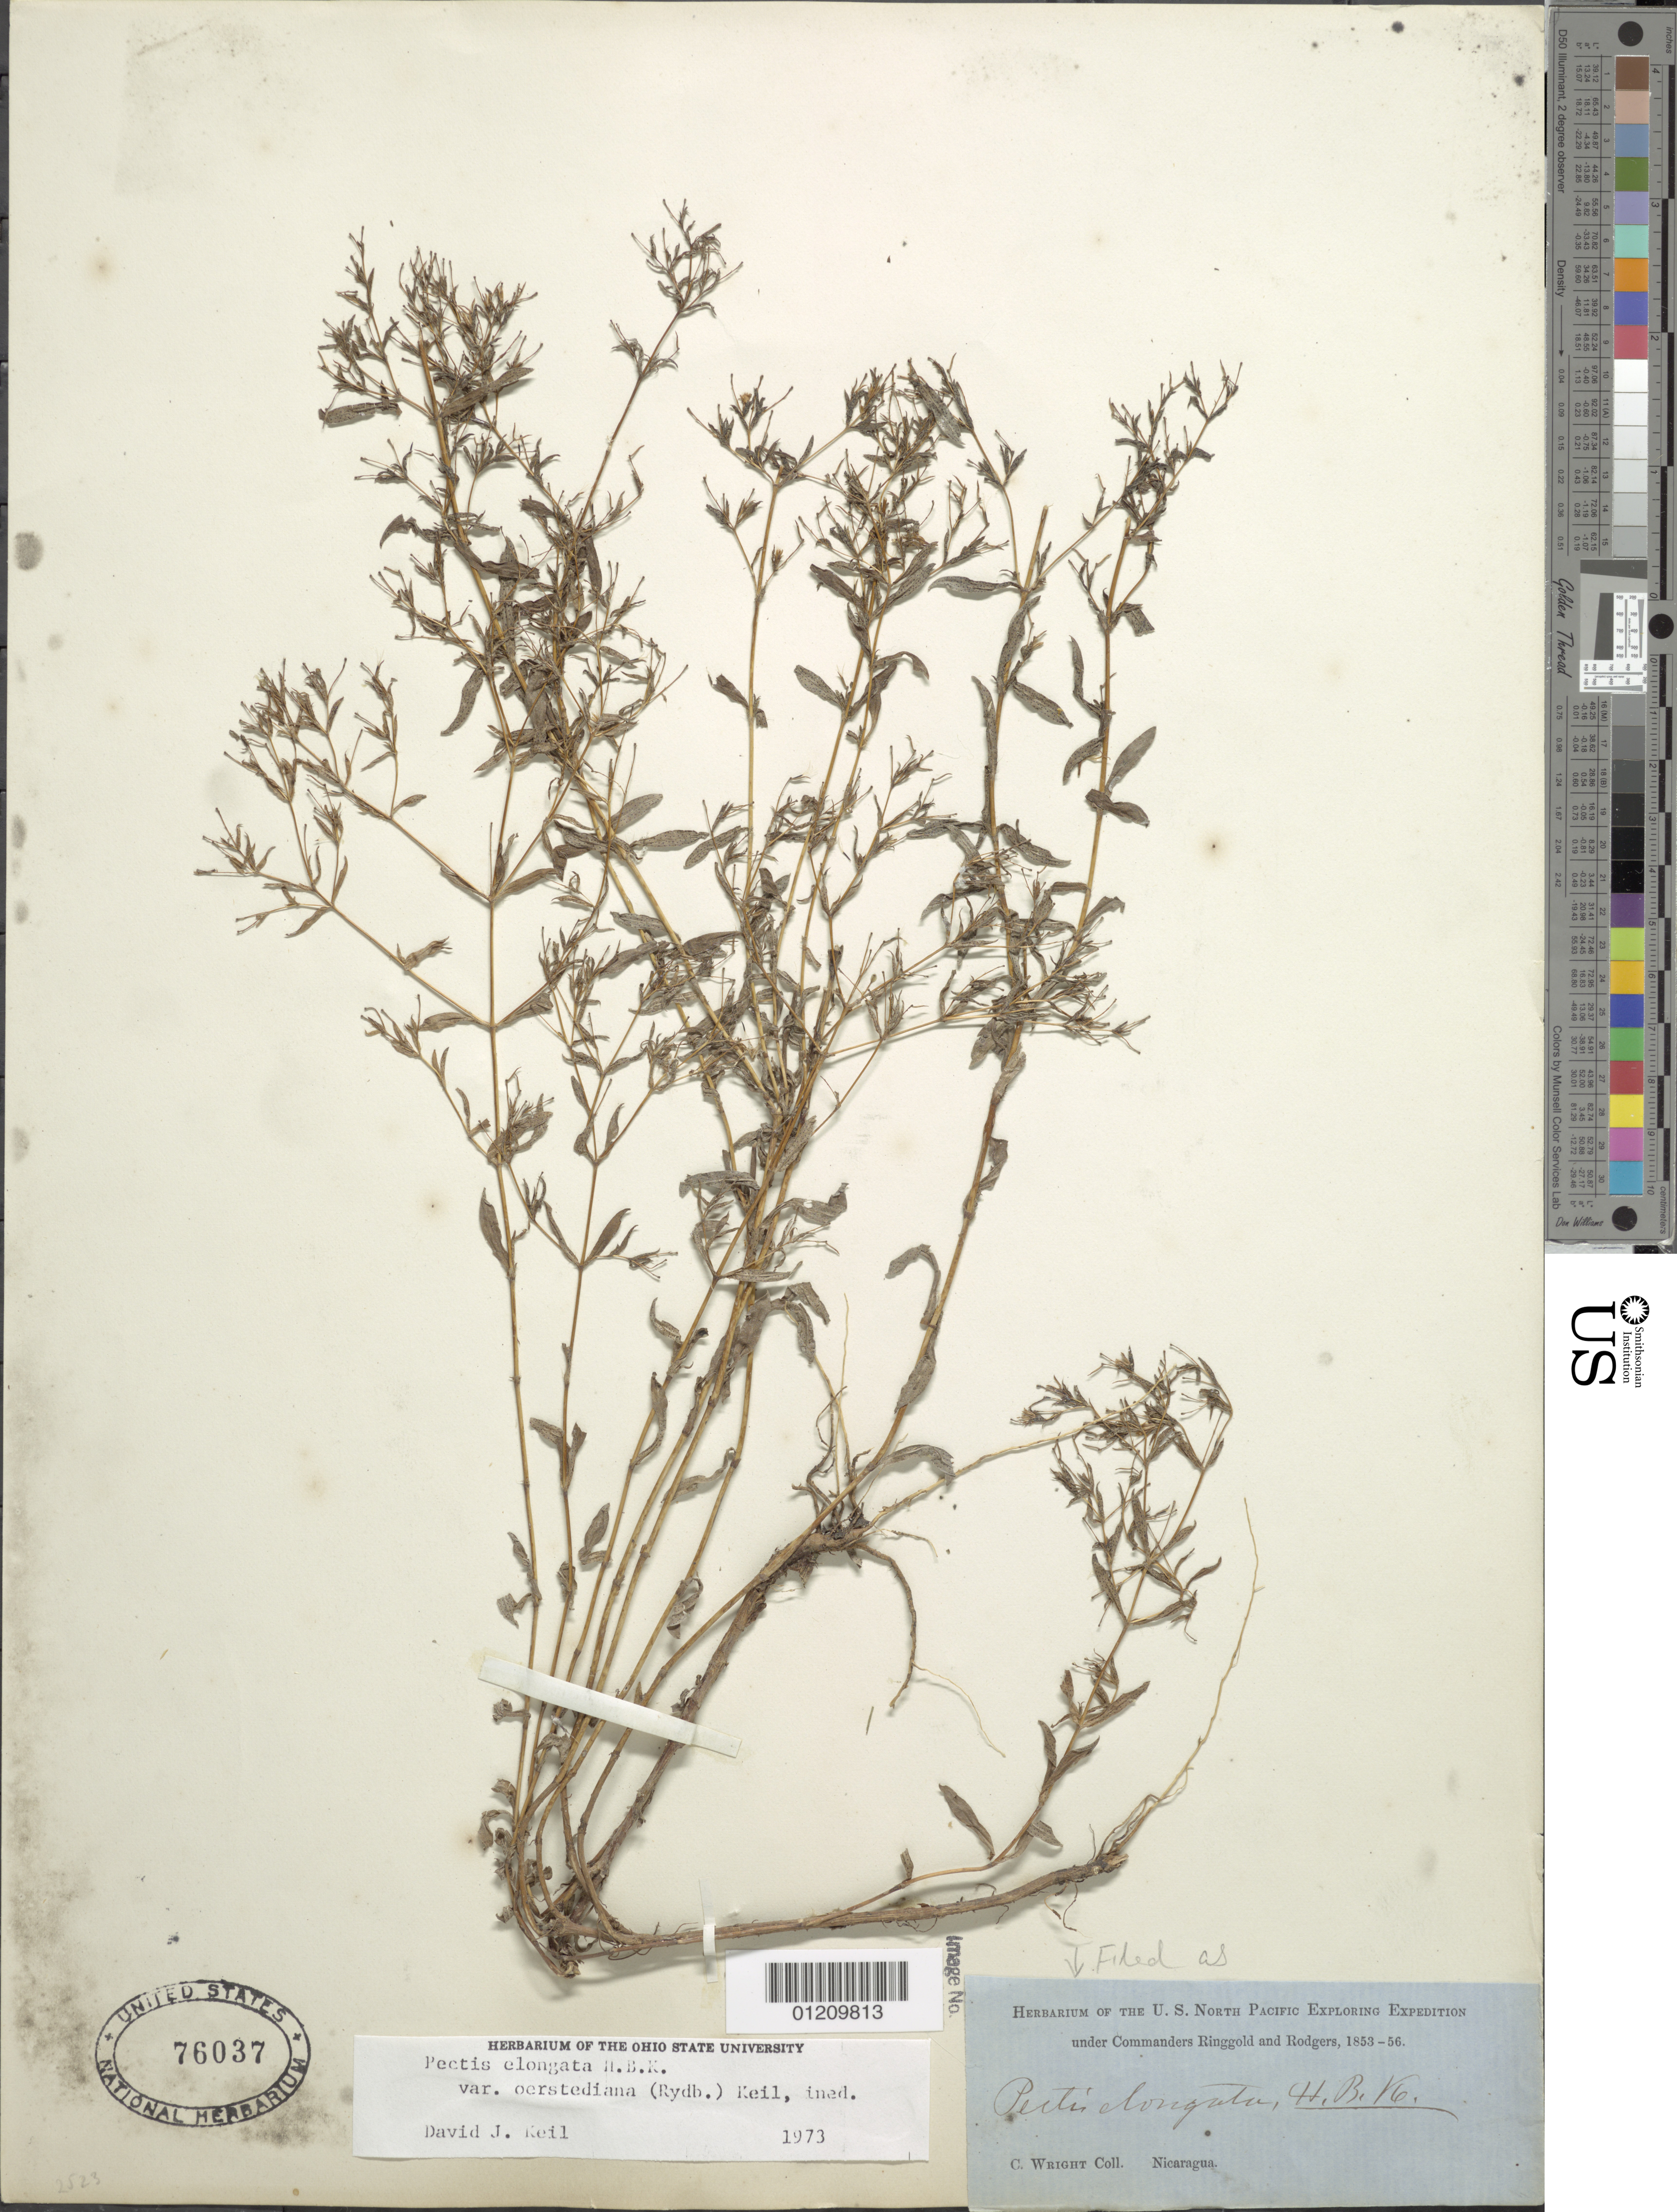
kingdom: Plantae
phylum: Tracheophyta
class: Magnoliopsida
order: Asterales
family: Asteraceae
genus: Pectis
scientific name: Pectis elongata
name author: Kunth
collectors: C. Wright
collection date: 1853/1856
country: Nicaragua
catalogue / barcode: US 76037